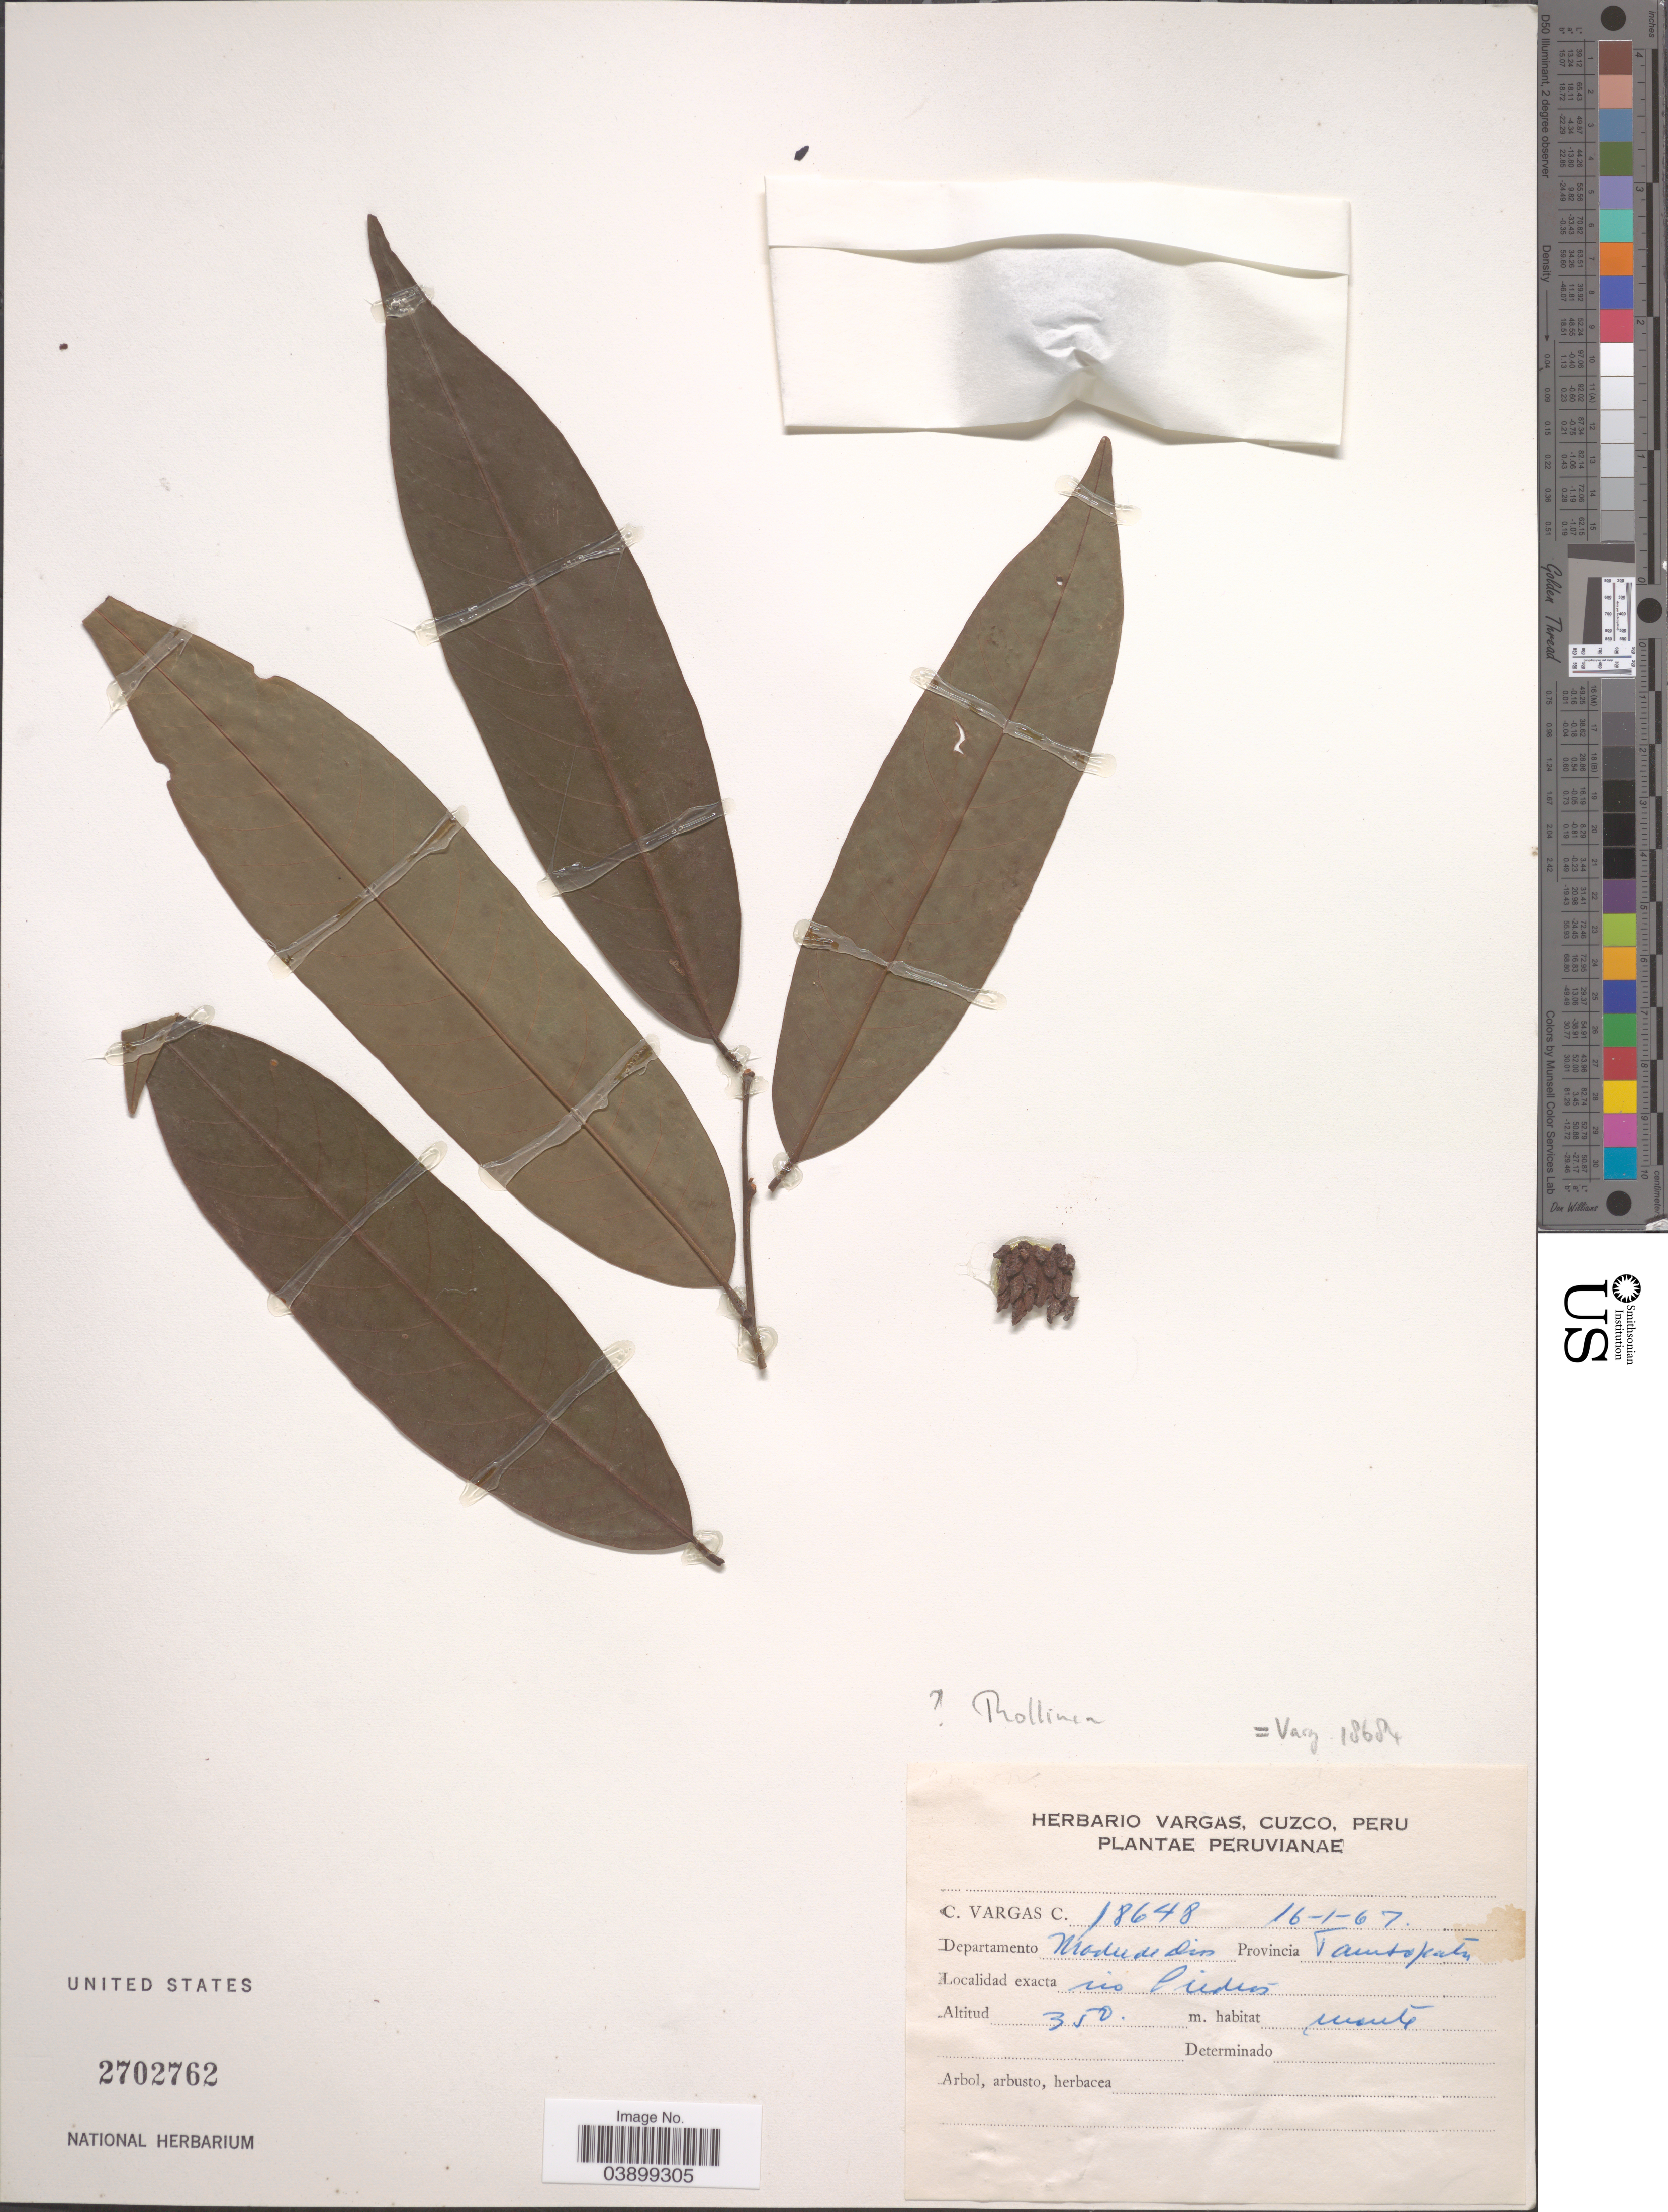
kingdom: Plantae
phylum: Tracheophyta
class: Magnoliopsida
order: Magnoliales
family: Annonaceae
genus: Annona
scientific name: Annona sp.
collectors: C. Vargas Calderón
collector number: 18648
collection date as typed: Transcribed d/m/y: 16/1/67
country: Peru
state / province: Madre de Dios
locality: Departamento Madre de Dios. Provincia Tambopata. Rio Piedras.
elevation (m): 350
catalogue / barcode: US 2702762